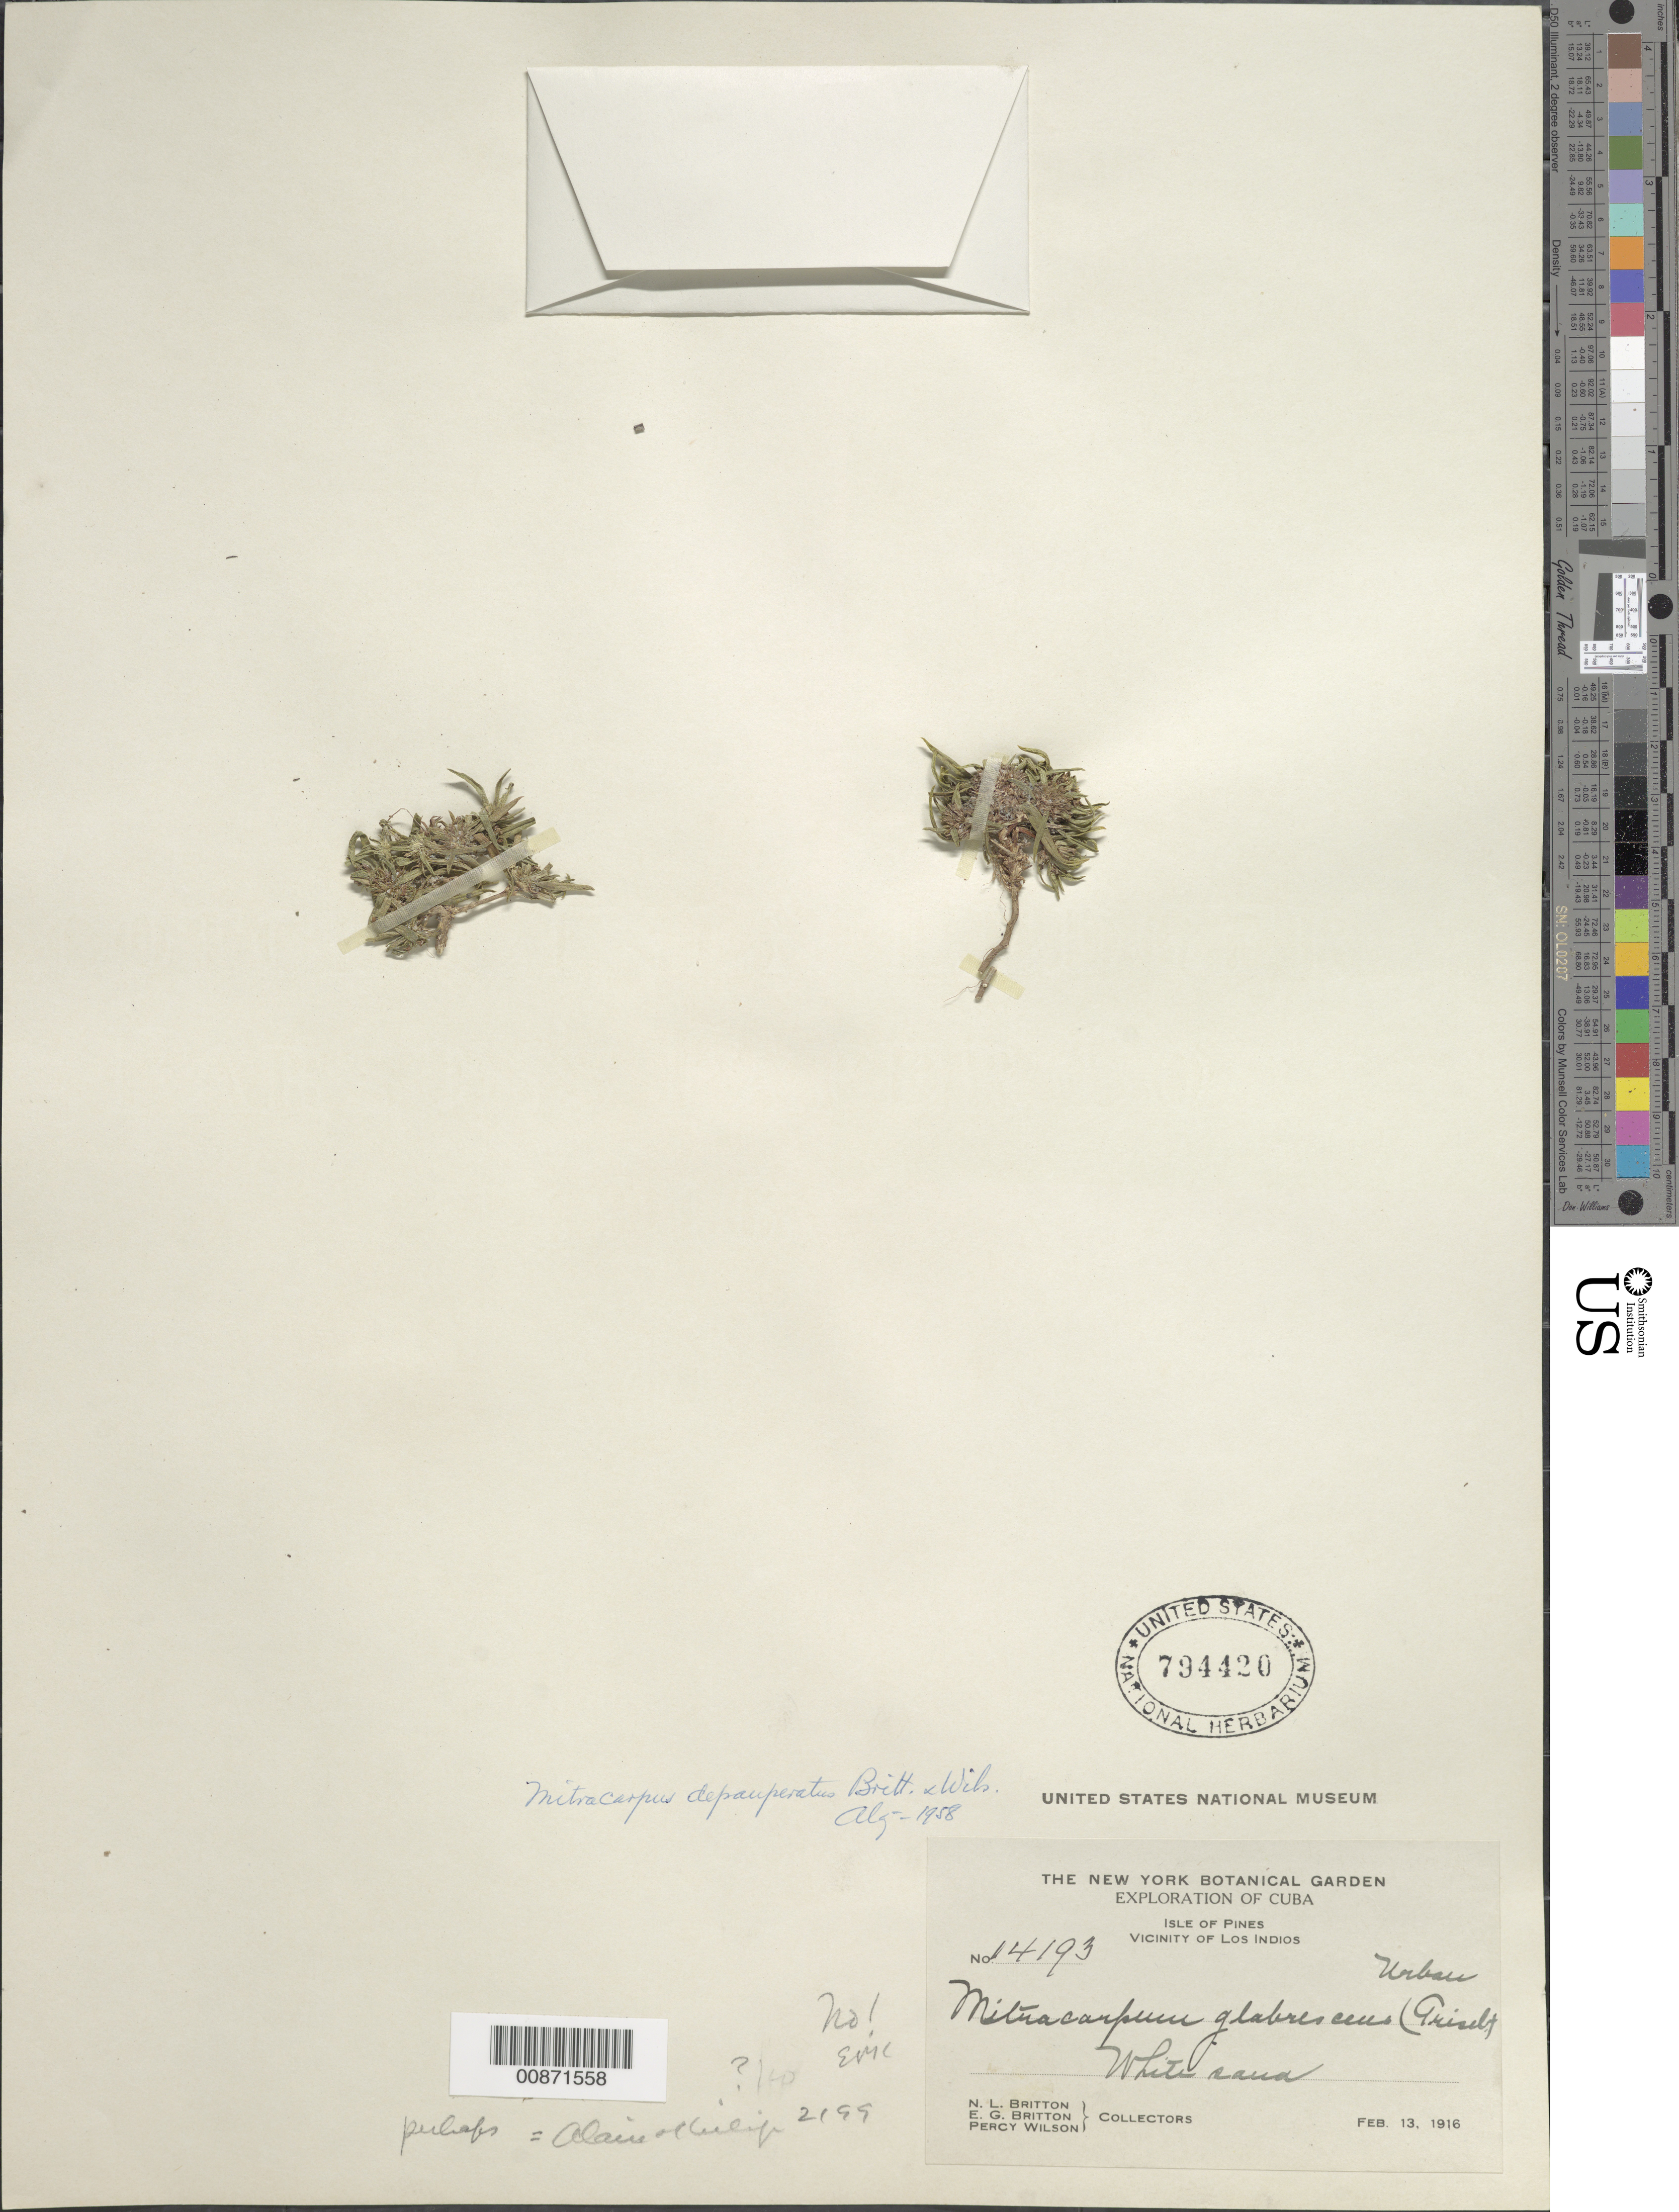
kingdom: Plantae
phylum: Tracheophyta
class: Magnoliopsida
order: Gentianales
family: Rubiaceae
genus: Mitracarpus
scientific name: Mitracarpus depauperatus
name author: Britton & P. Wilson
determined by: Liogier, Alain H.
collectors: N. Britton, E. G. Britton & P. Wilson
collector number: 14193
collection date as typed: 13 Feb 1916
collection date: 1916-02-13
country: Cuba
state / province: Isla de La Juventud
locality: Vicinity of Los Indios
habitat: White sand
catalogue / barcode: US 794420